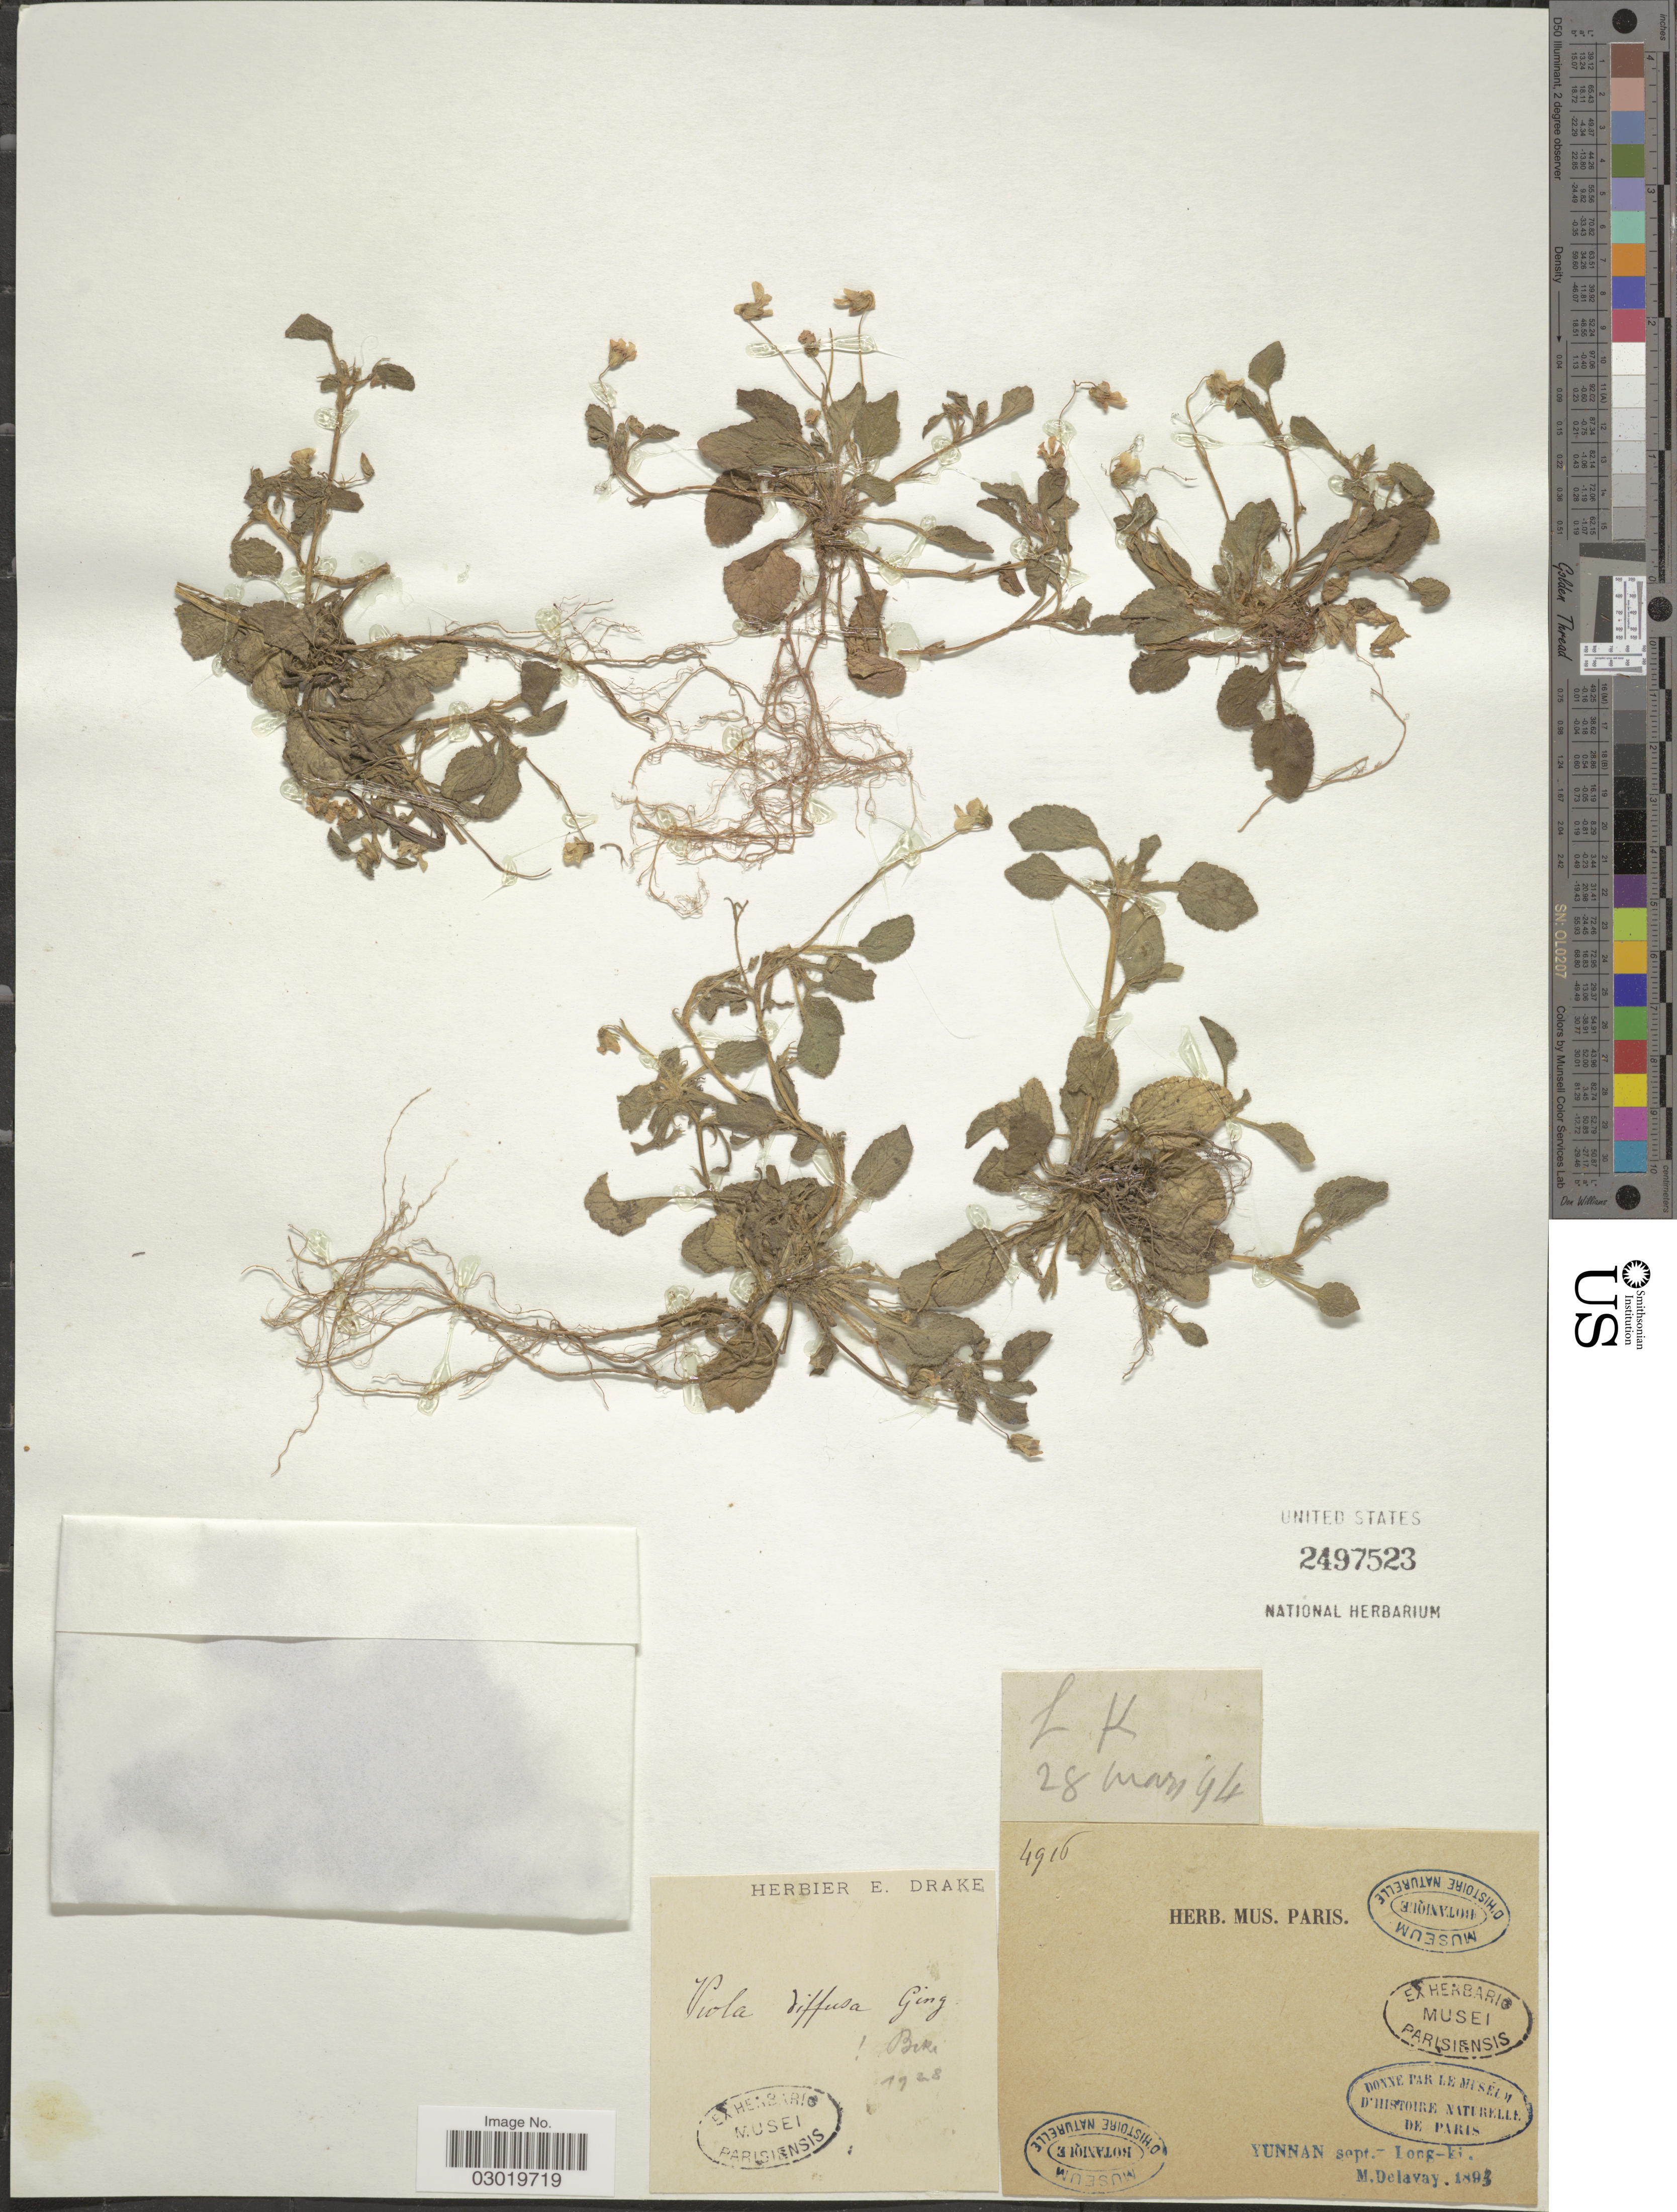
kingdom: Plantae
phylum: Tracheophyta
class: Magnoliopsida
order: Malpighiales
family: Violaceae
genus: Viola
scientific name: Viola diffusa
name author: Ging.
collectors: M. Delavay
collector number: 4916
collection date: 1894-03-28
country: China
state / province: Yunnan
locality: Yunnan sept.- Long-ki.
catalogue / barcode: US 2497523